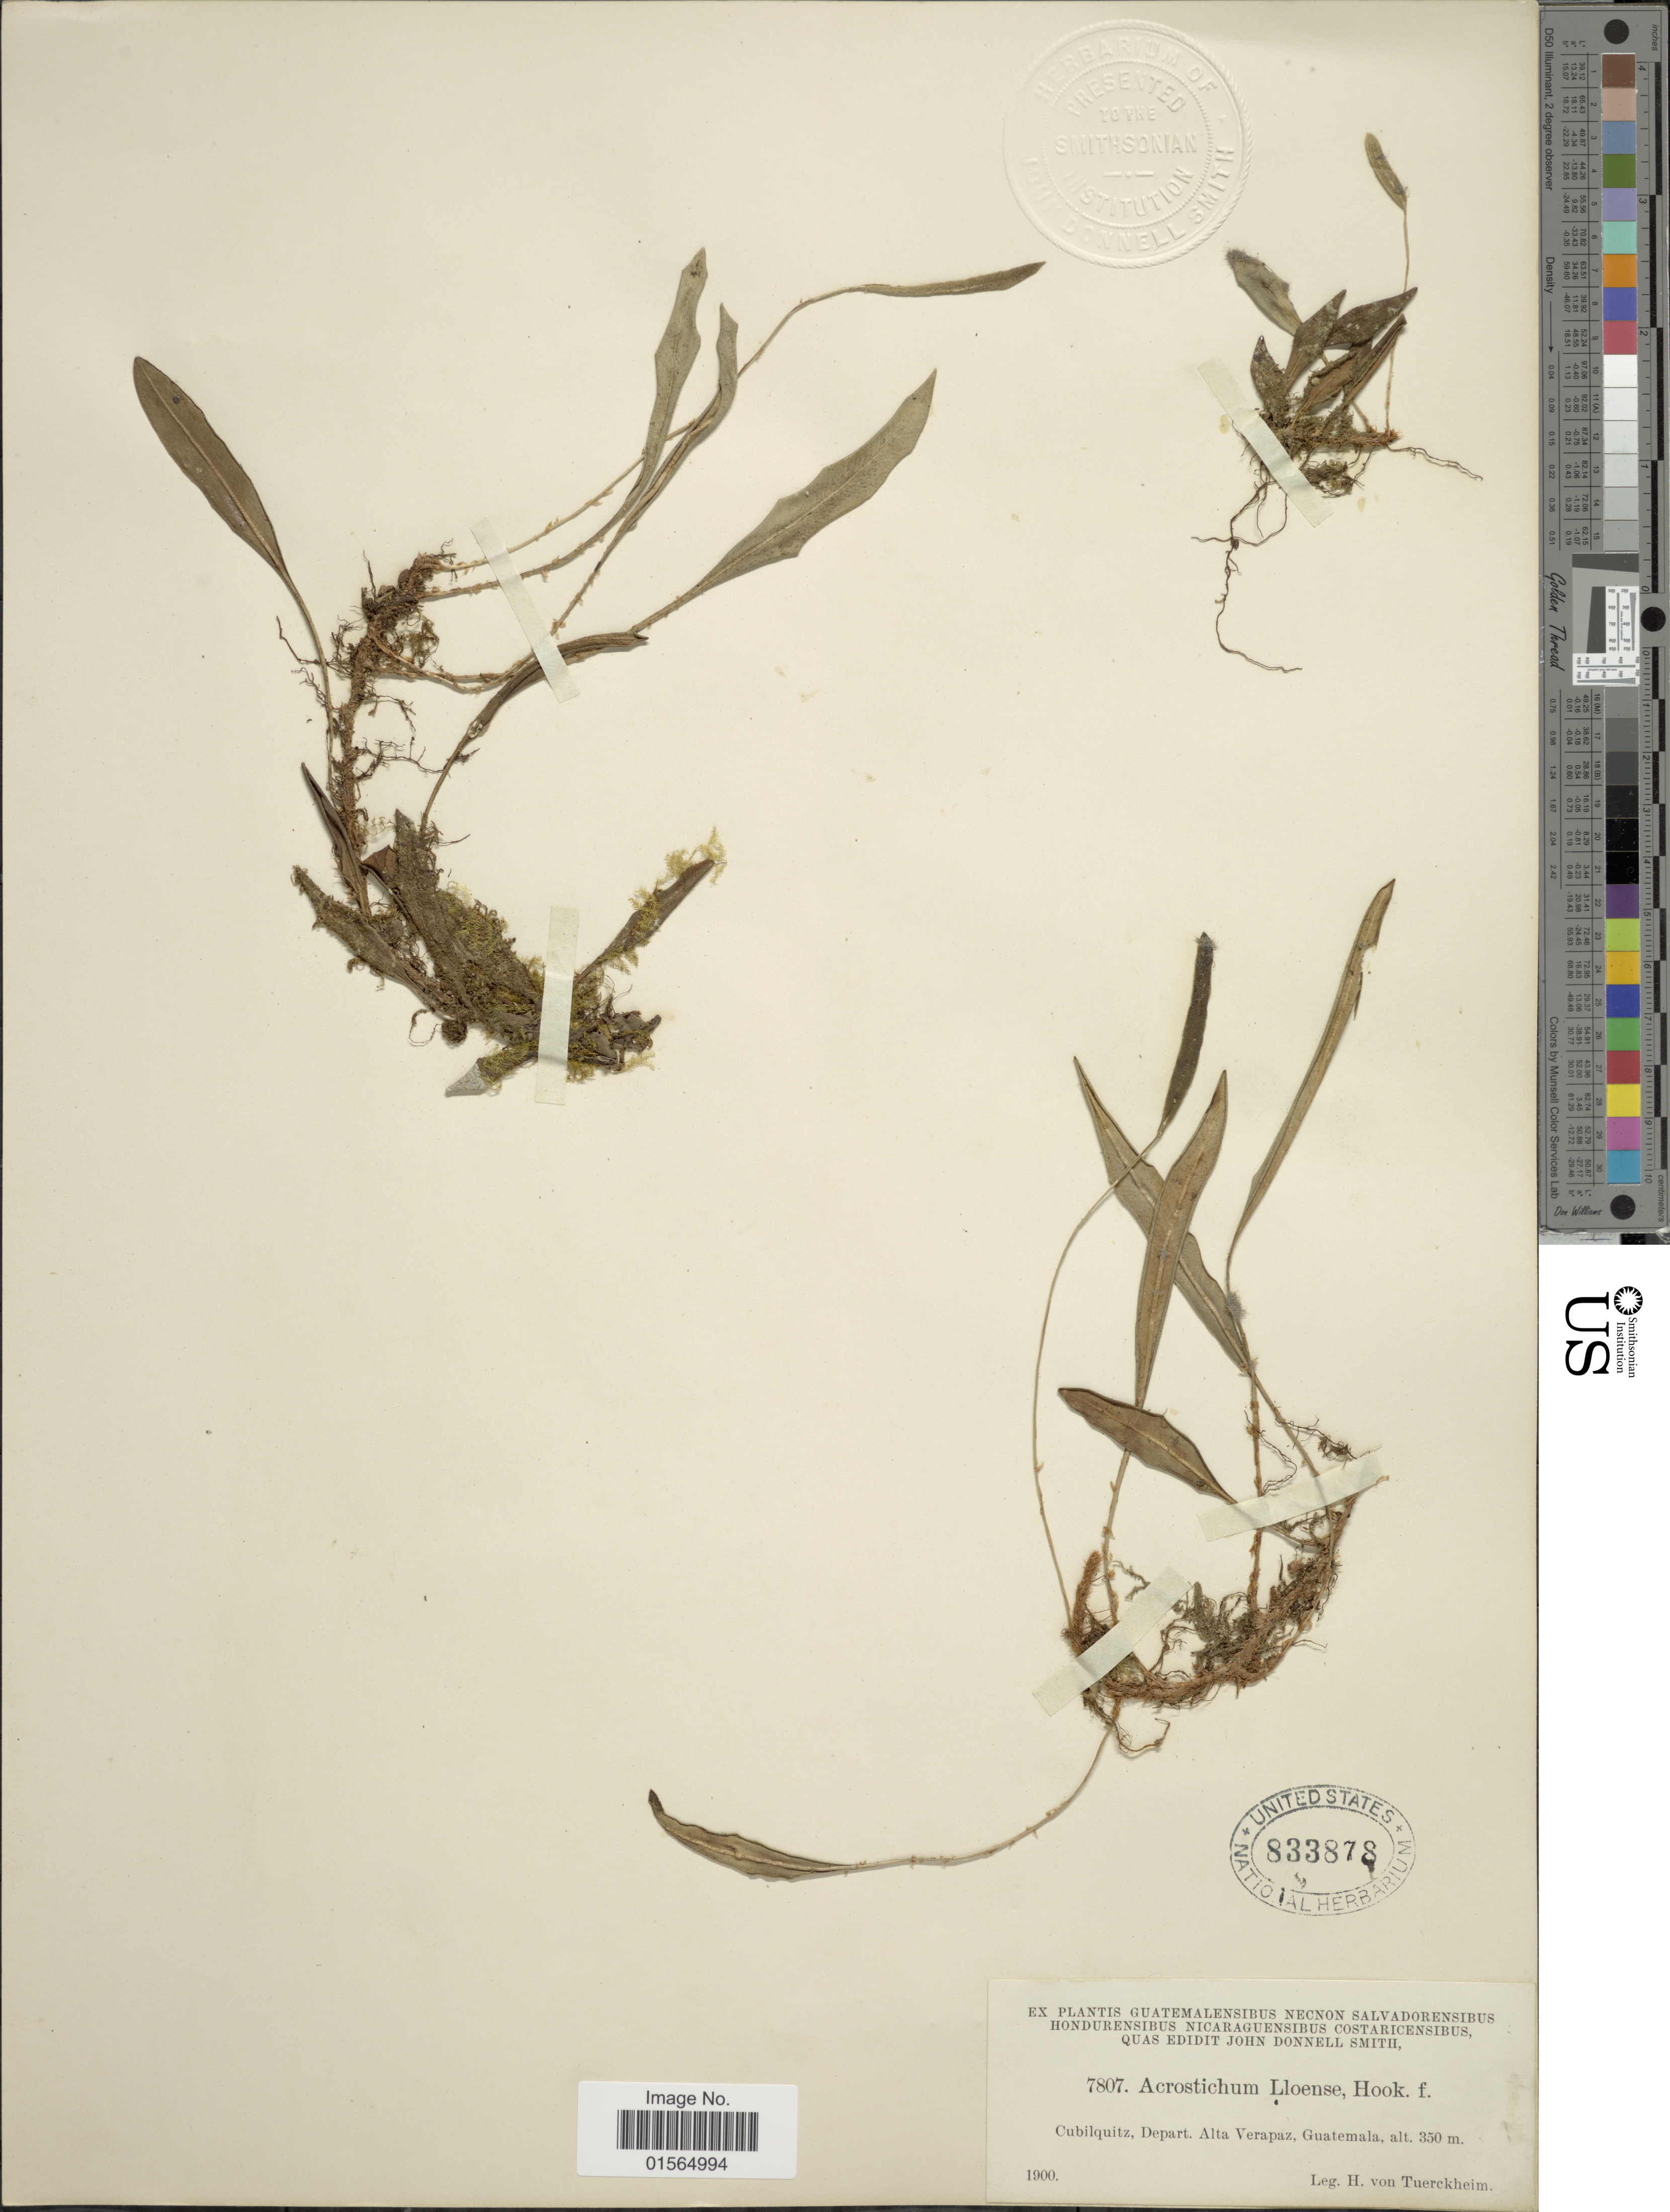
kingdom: Plantae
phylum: Tracheophyta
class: Polypodiopsida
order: Polypodiales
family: Dryopteridaceae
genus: Elaphoglossum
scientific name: Elaphoglossum revolutum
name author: (Liebm.) T. Moore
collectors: H. von Türckheim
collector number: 7807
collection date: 1900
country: Guatemala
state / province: Alta Verapaz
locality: Cubilguitz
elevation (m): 350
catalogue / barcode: US 833878